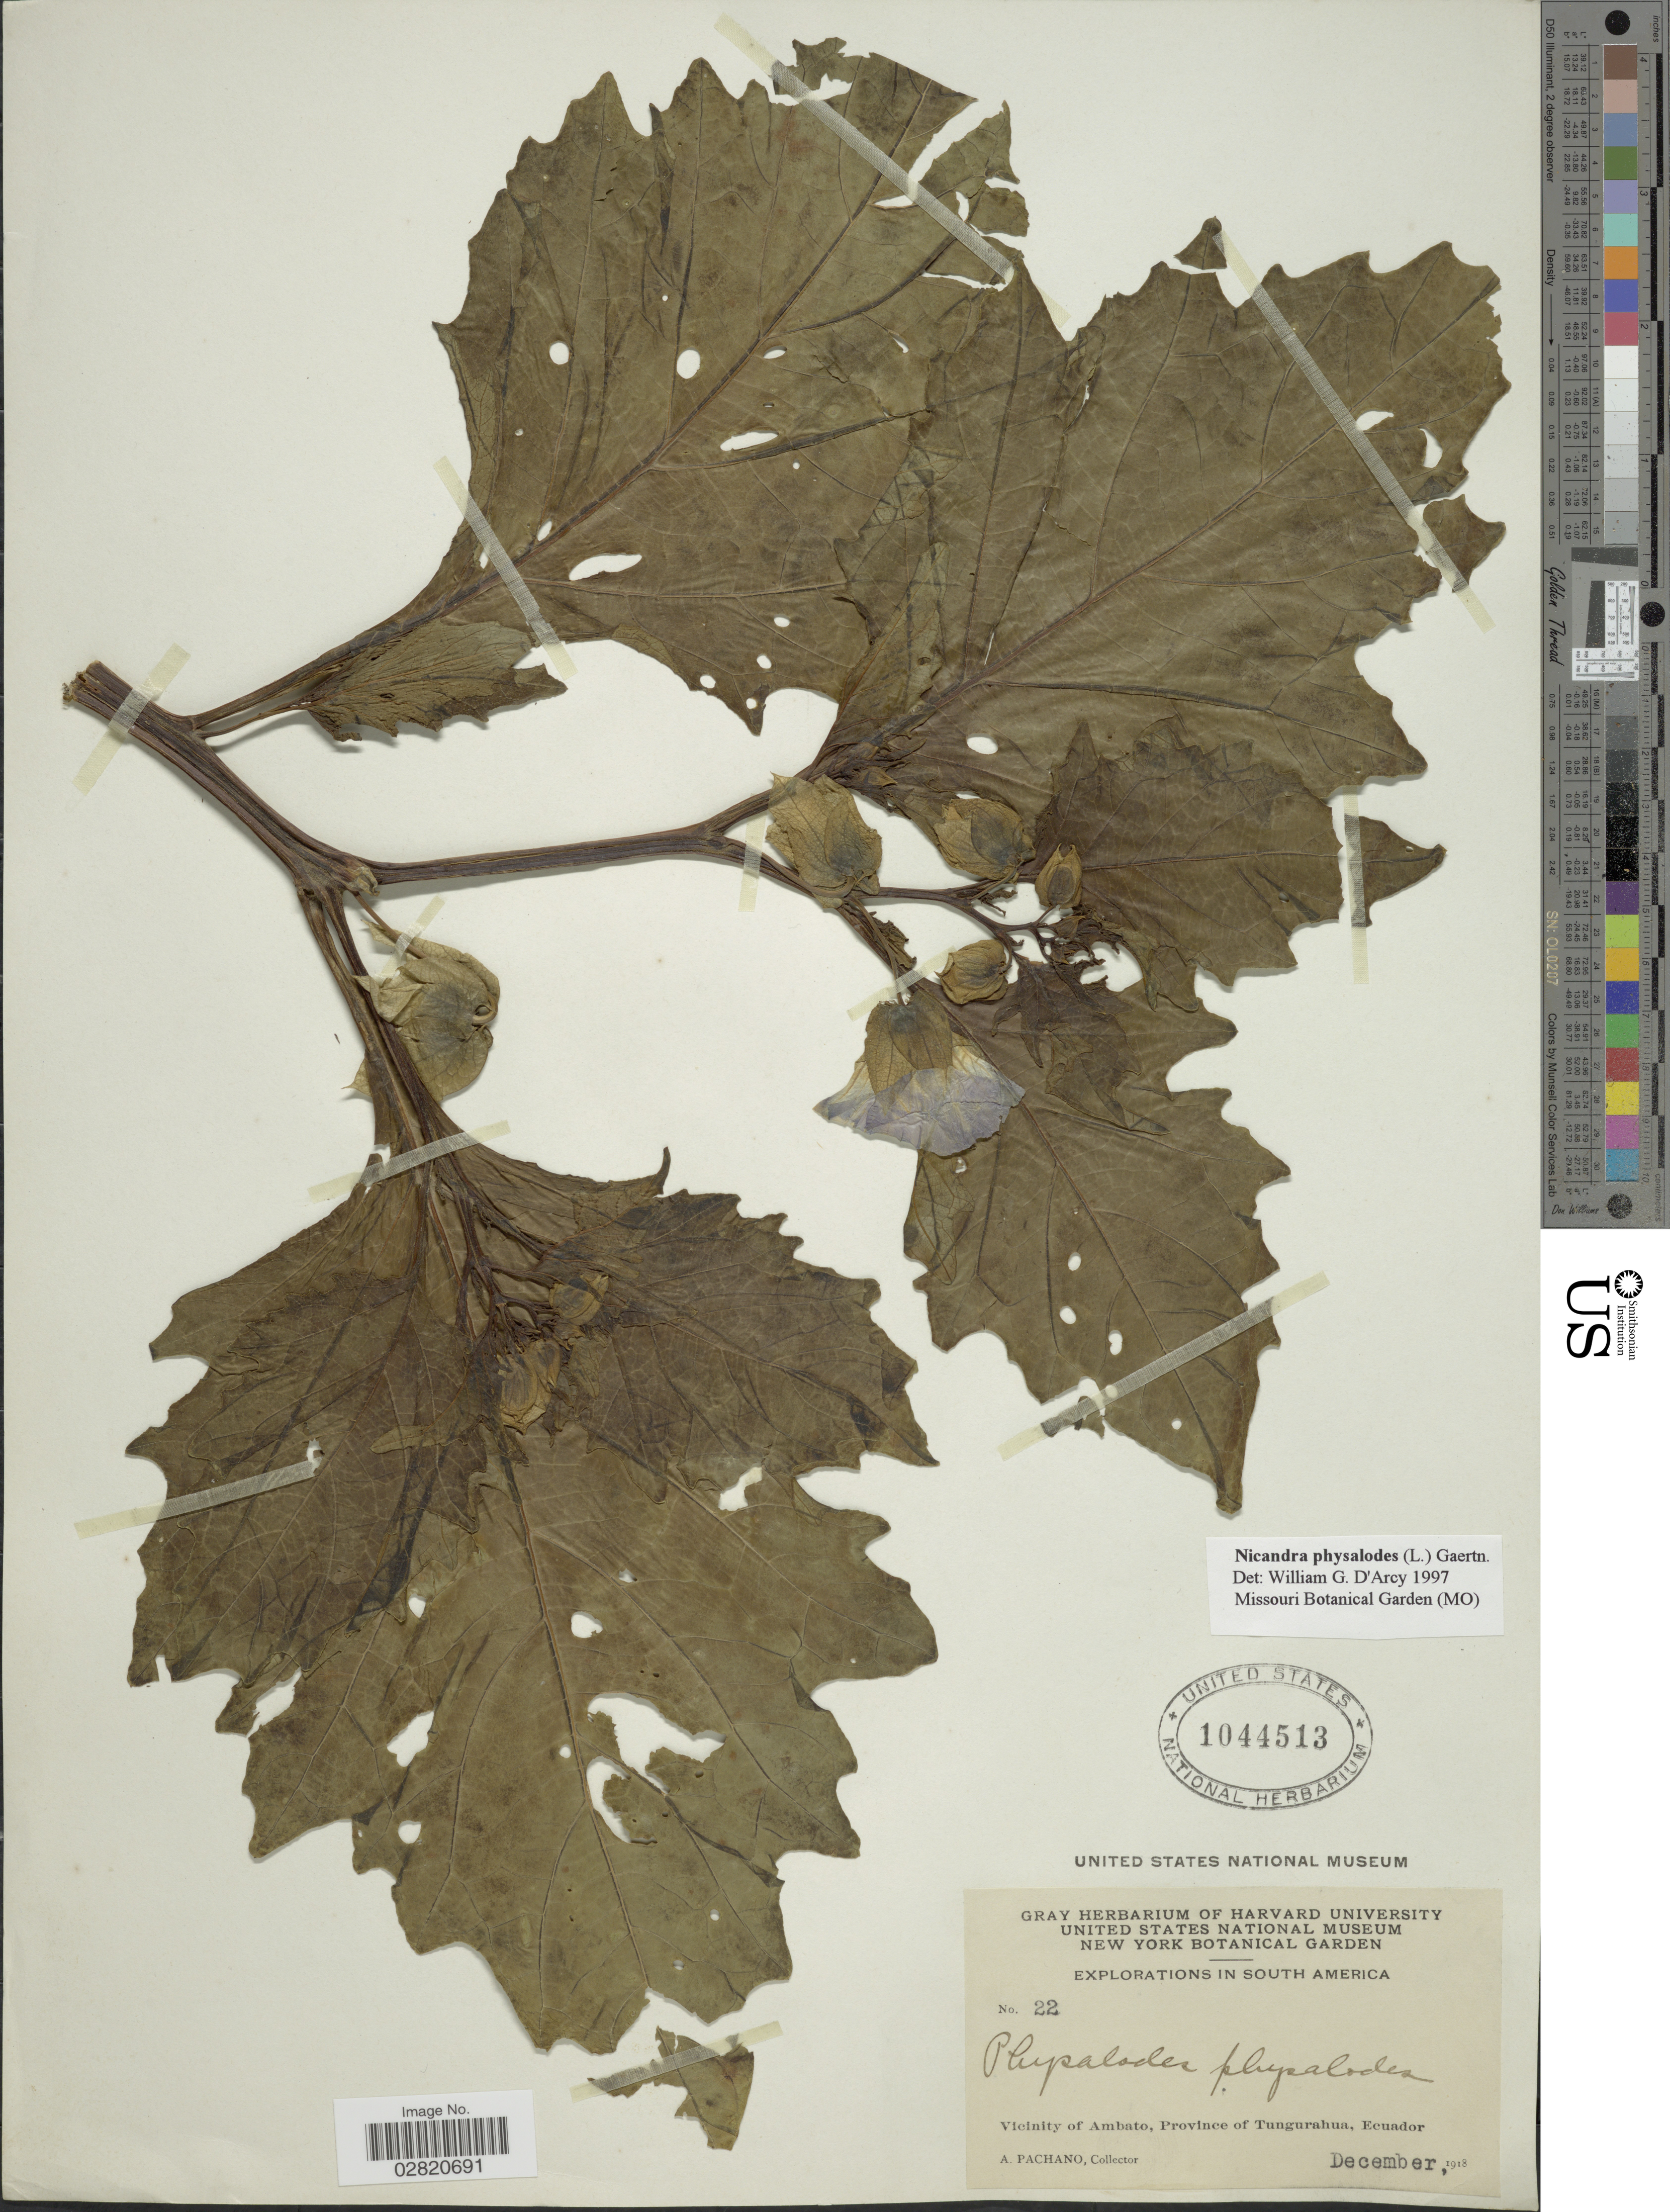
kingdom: Plantae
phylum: Tracheophyta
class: Magnoliopsida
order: Solanales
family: Solanaceae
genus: Nicandra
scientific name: Nicandra physalodes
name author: (L.) Gaertn.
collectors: A. Pachano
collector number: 22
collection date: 1918-12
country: Ecuador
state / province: Tungurahua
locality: Vicinity of Ambato, Province of Tungurahua.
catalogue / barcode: US 1044513